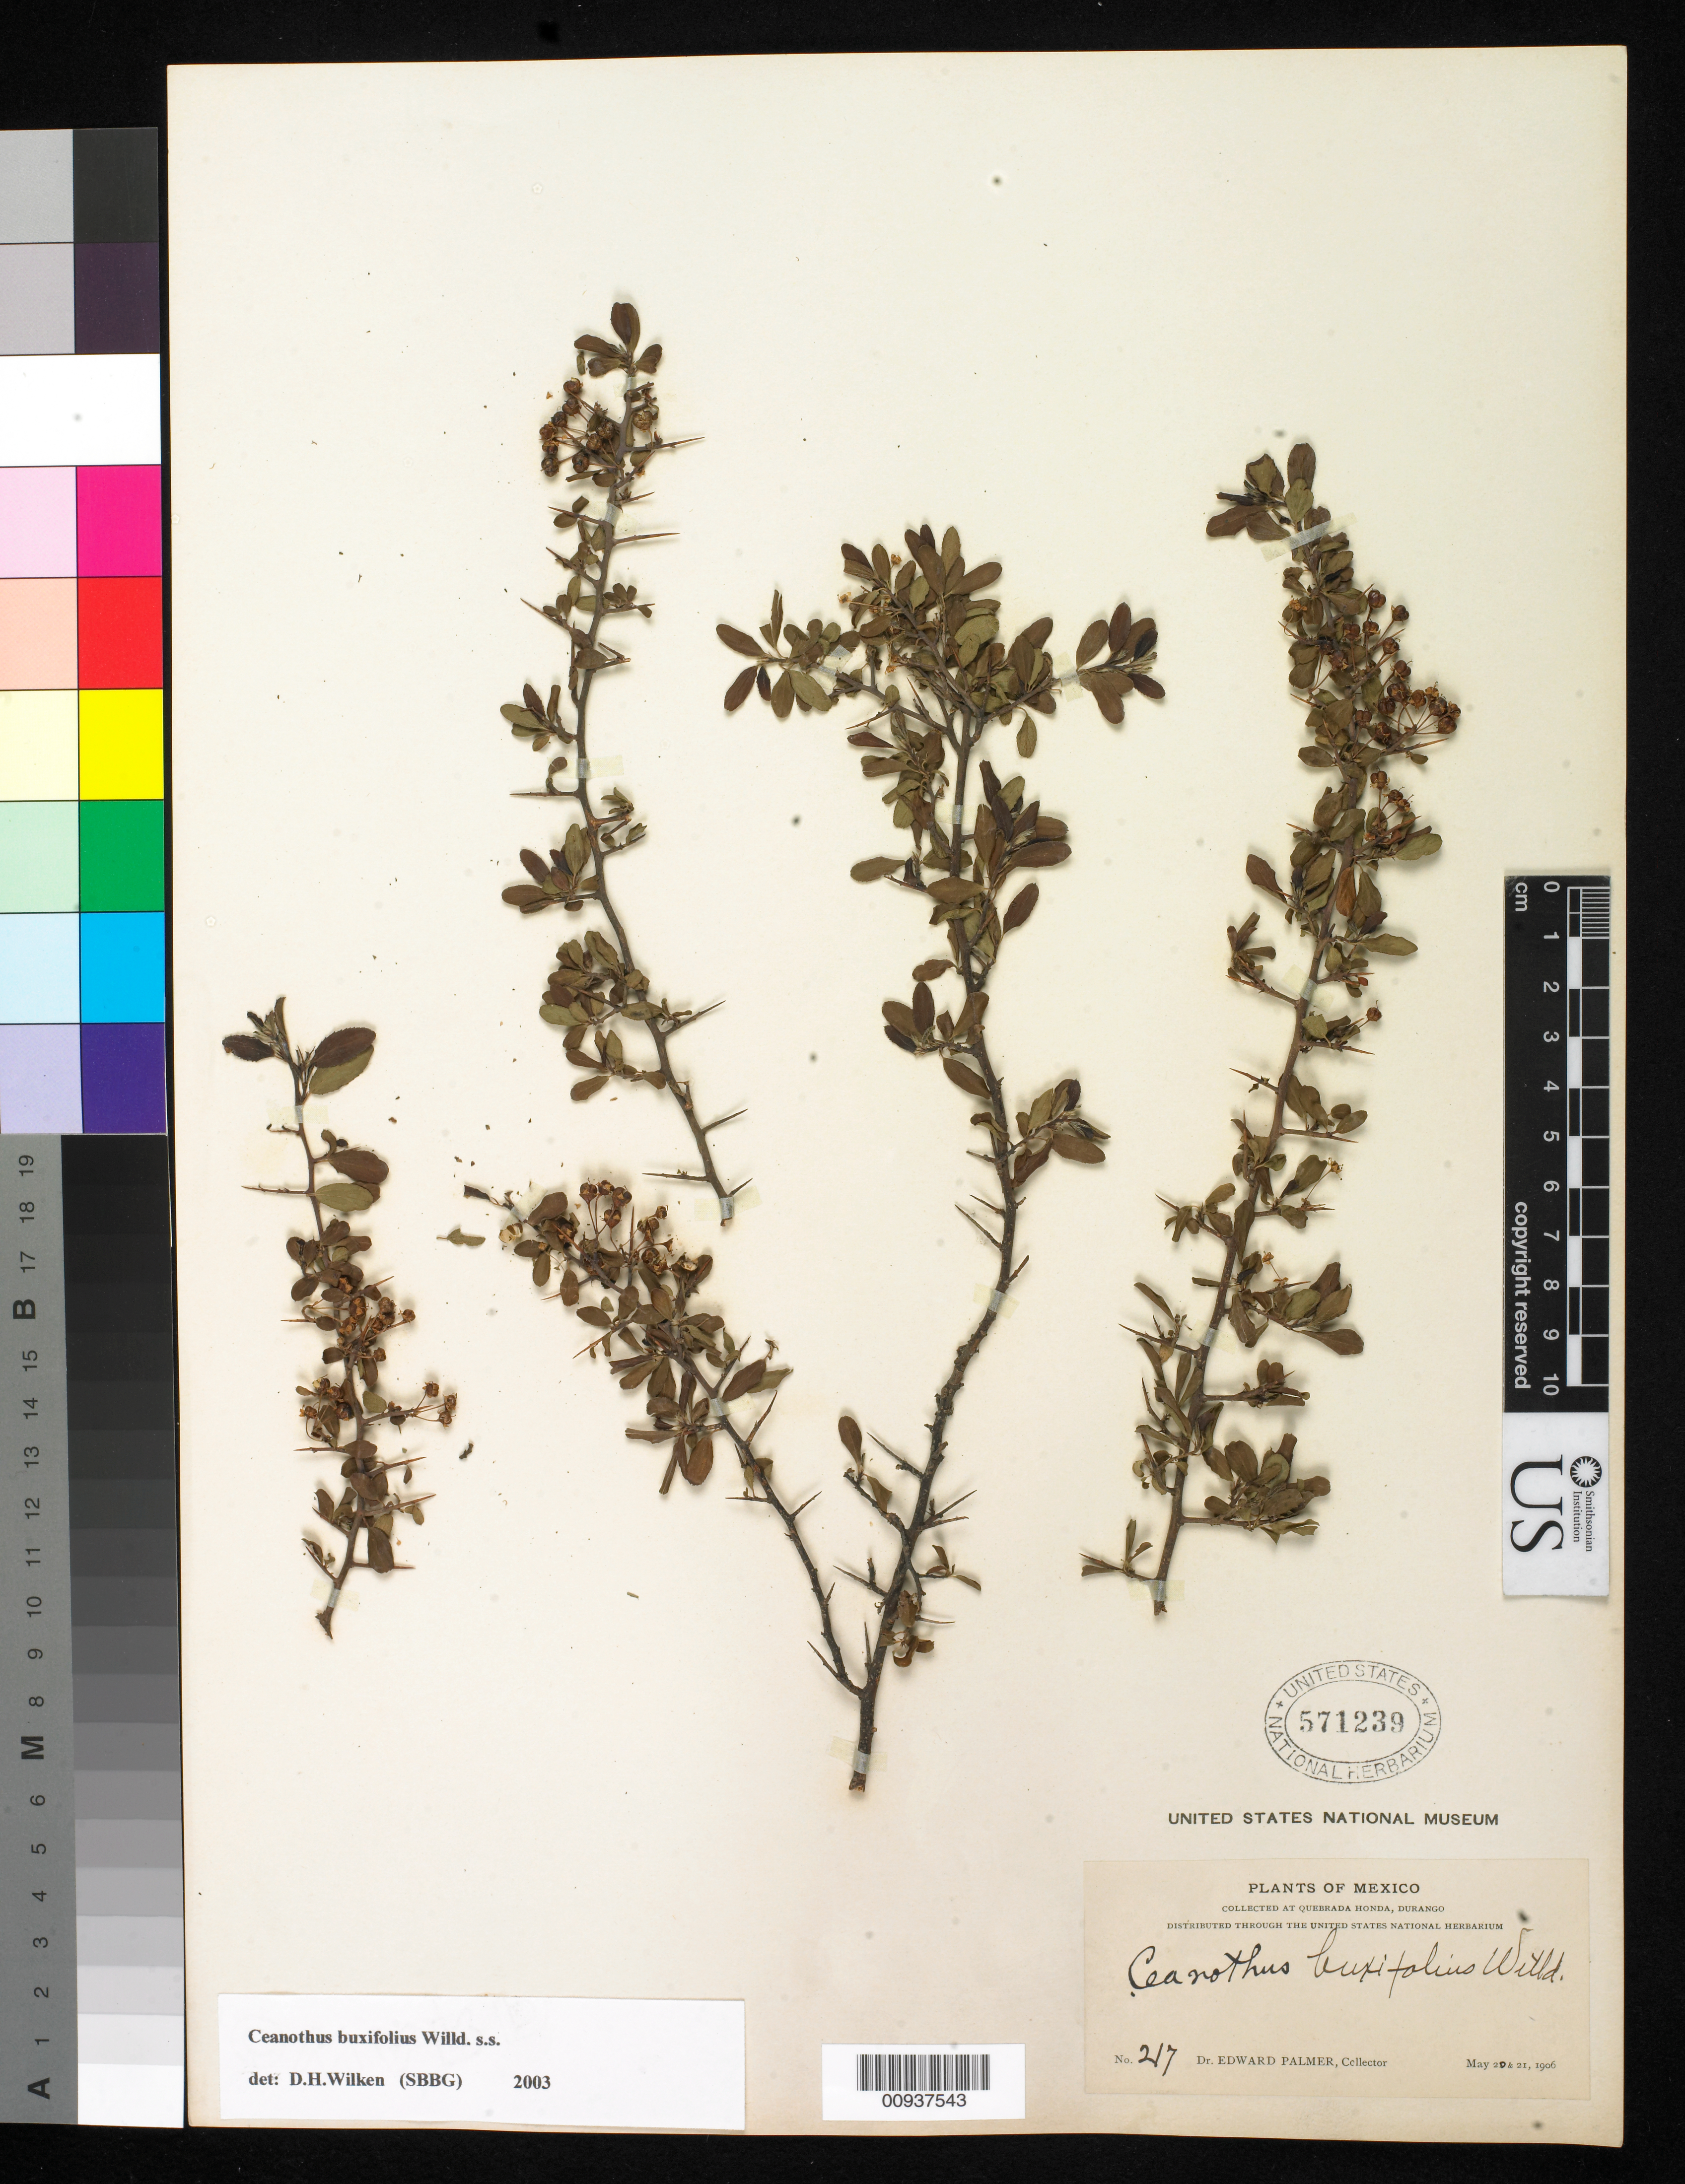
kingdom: Plantae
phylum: Tracheophyta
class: Magnoliopsida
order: Rosales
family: Rhamnaceae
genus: Ceanothus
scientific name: Ceanothus buxifolius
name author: Willd. ex Roem. & Schult.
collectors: E. Palmer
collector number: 217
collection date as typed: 20 May 1906 to 21 May 1906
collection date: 1906-05-20/1906-05-21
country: Mexico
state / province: Durango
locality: Quebrada Honda.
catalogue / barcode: US 571239